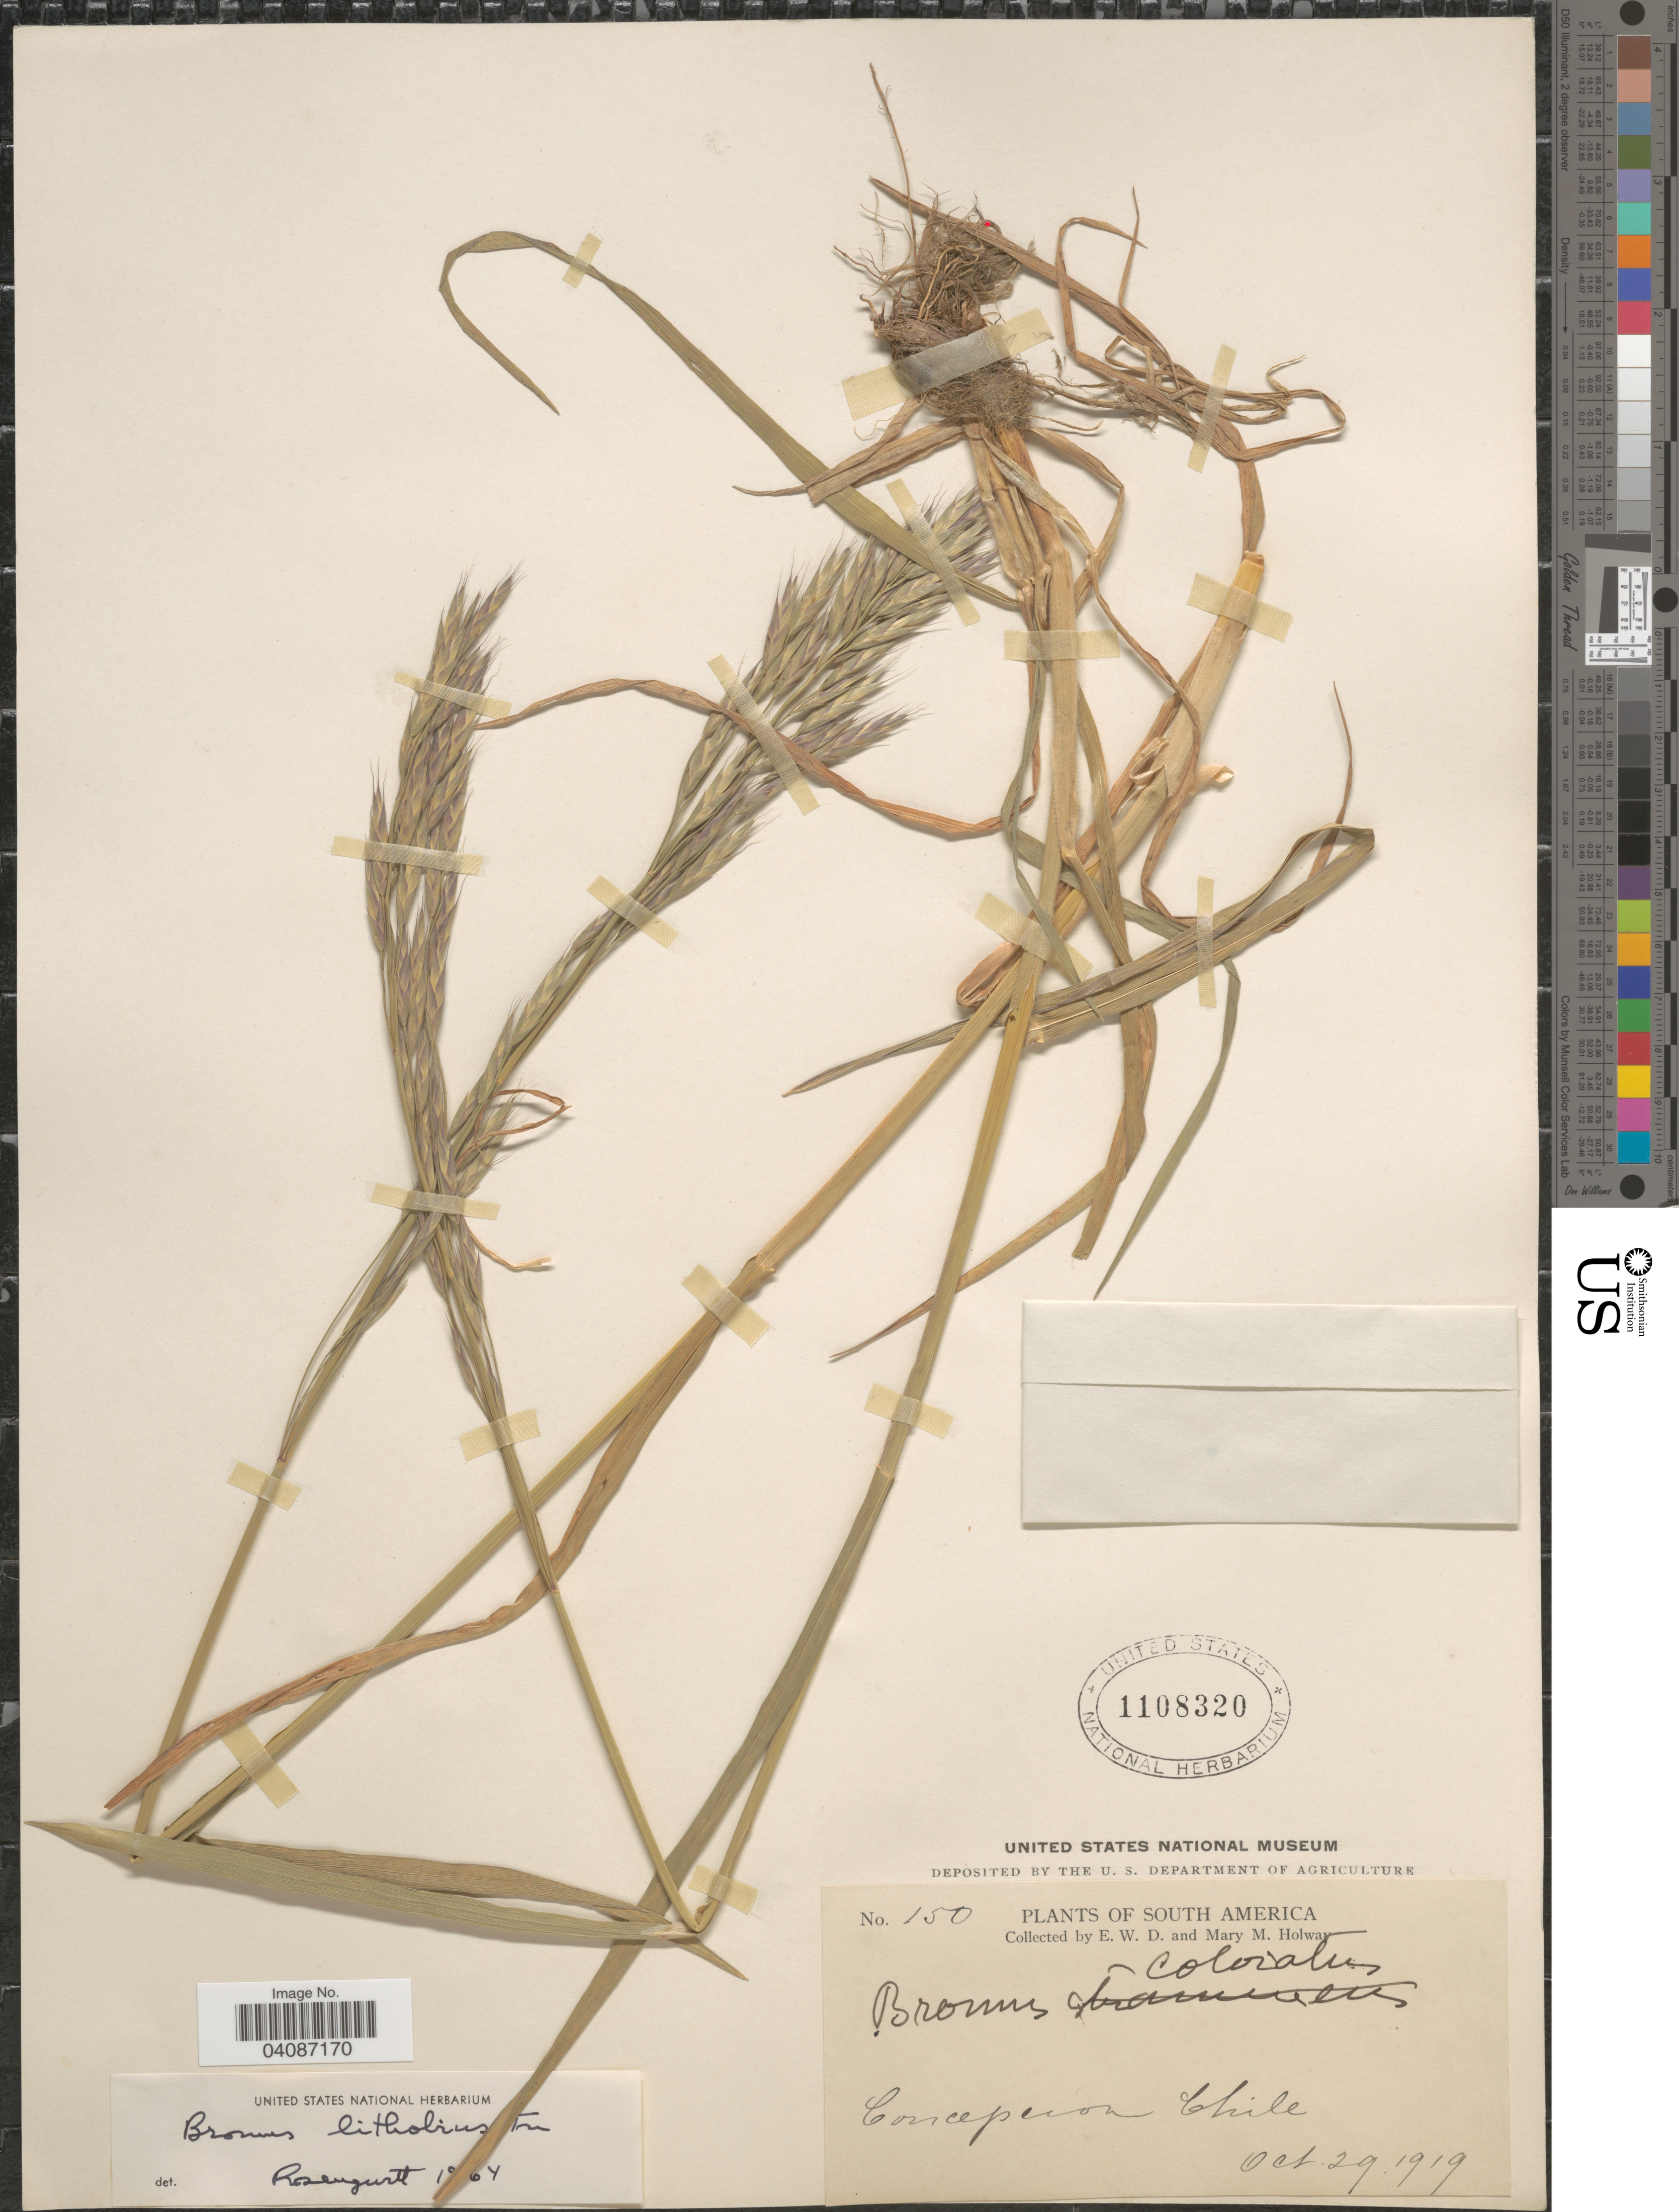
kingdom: Plantae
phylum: Tracheophyta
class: Liliopsida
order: Poales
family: Poaceae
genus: Bromus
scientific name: Bromus lithobius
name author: Trin.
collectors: E. W. D. Holway & M. M. Holway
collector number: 150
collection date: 1919-10-29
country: Chile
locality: Concepcion.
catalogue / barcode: US 1108320